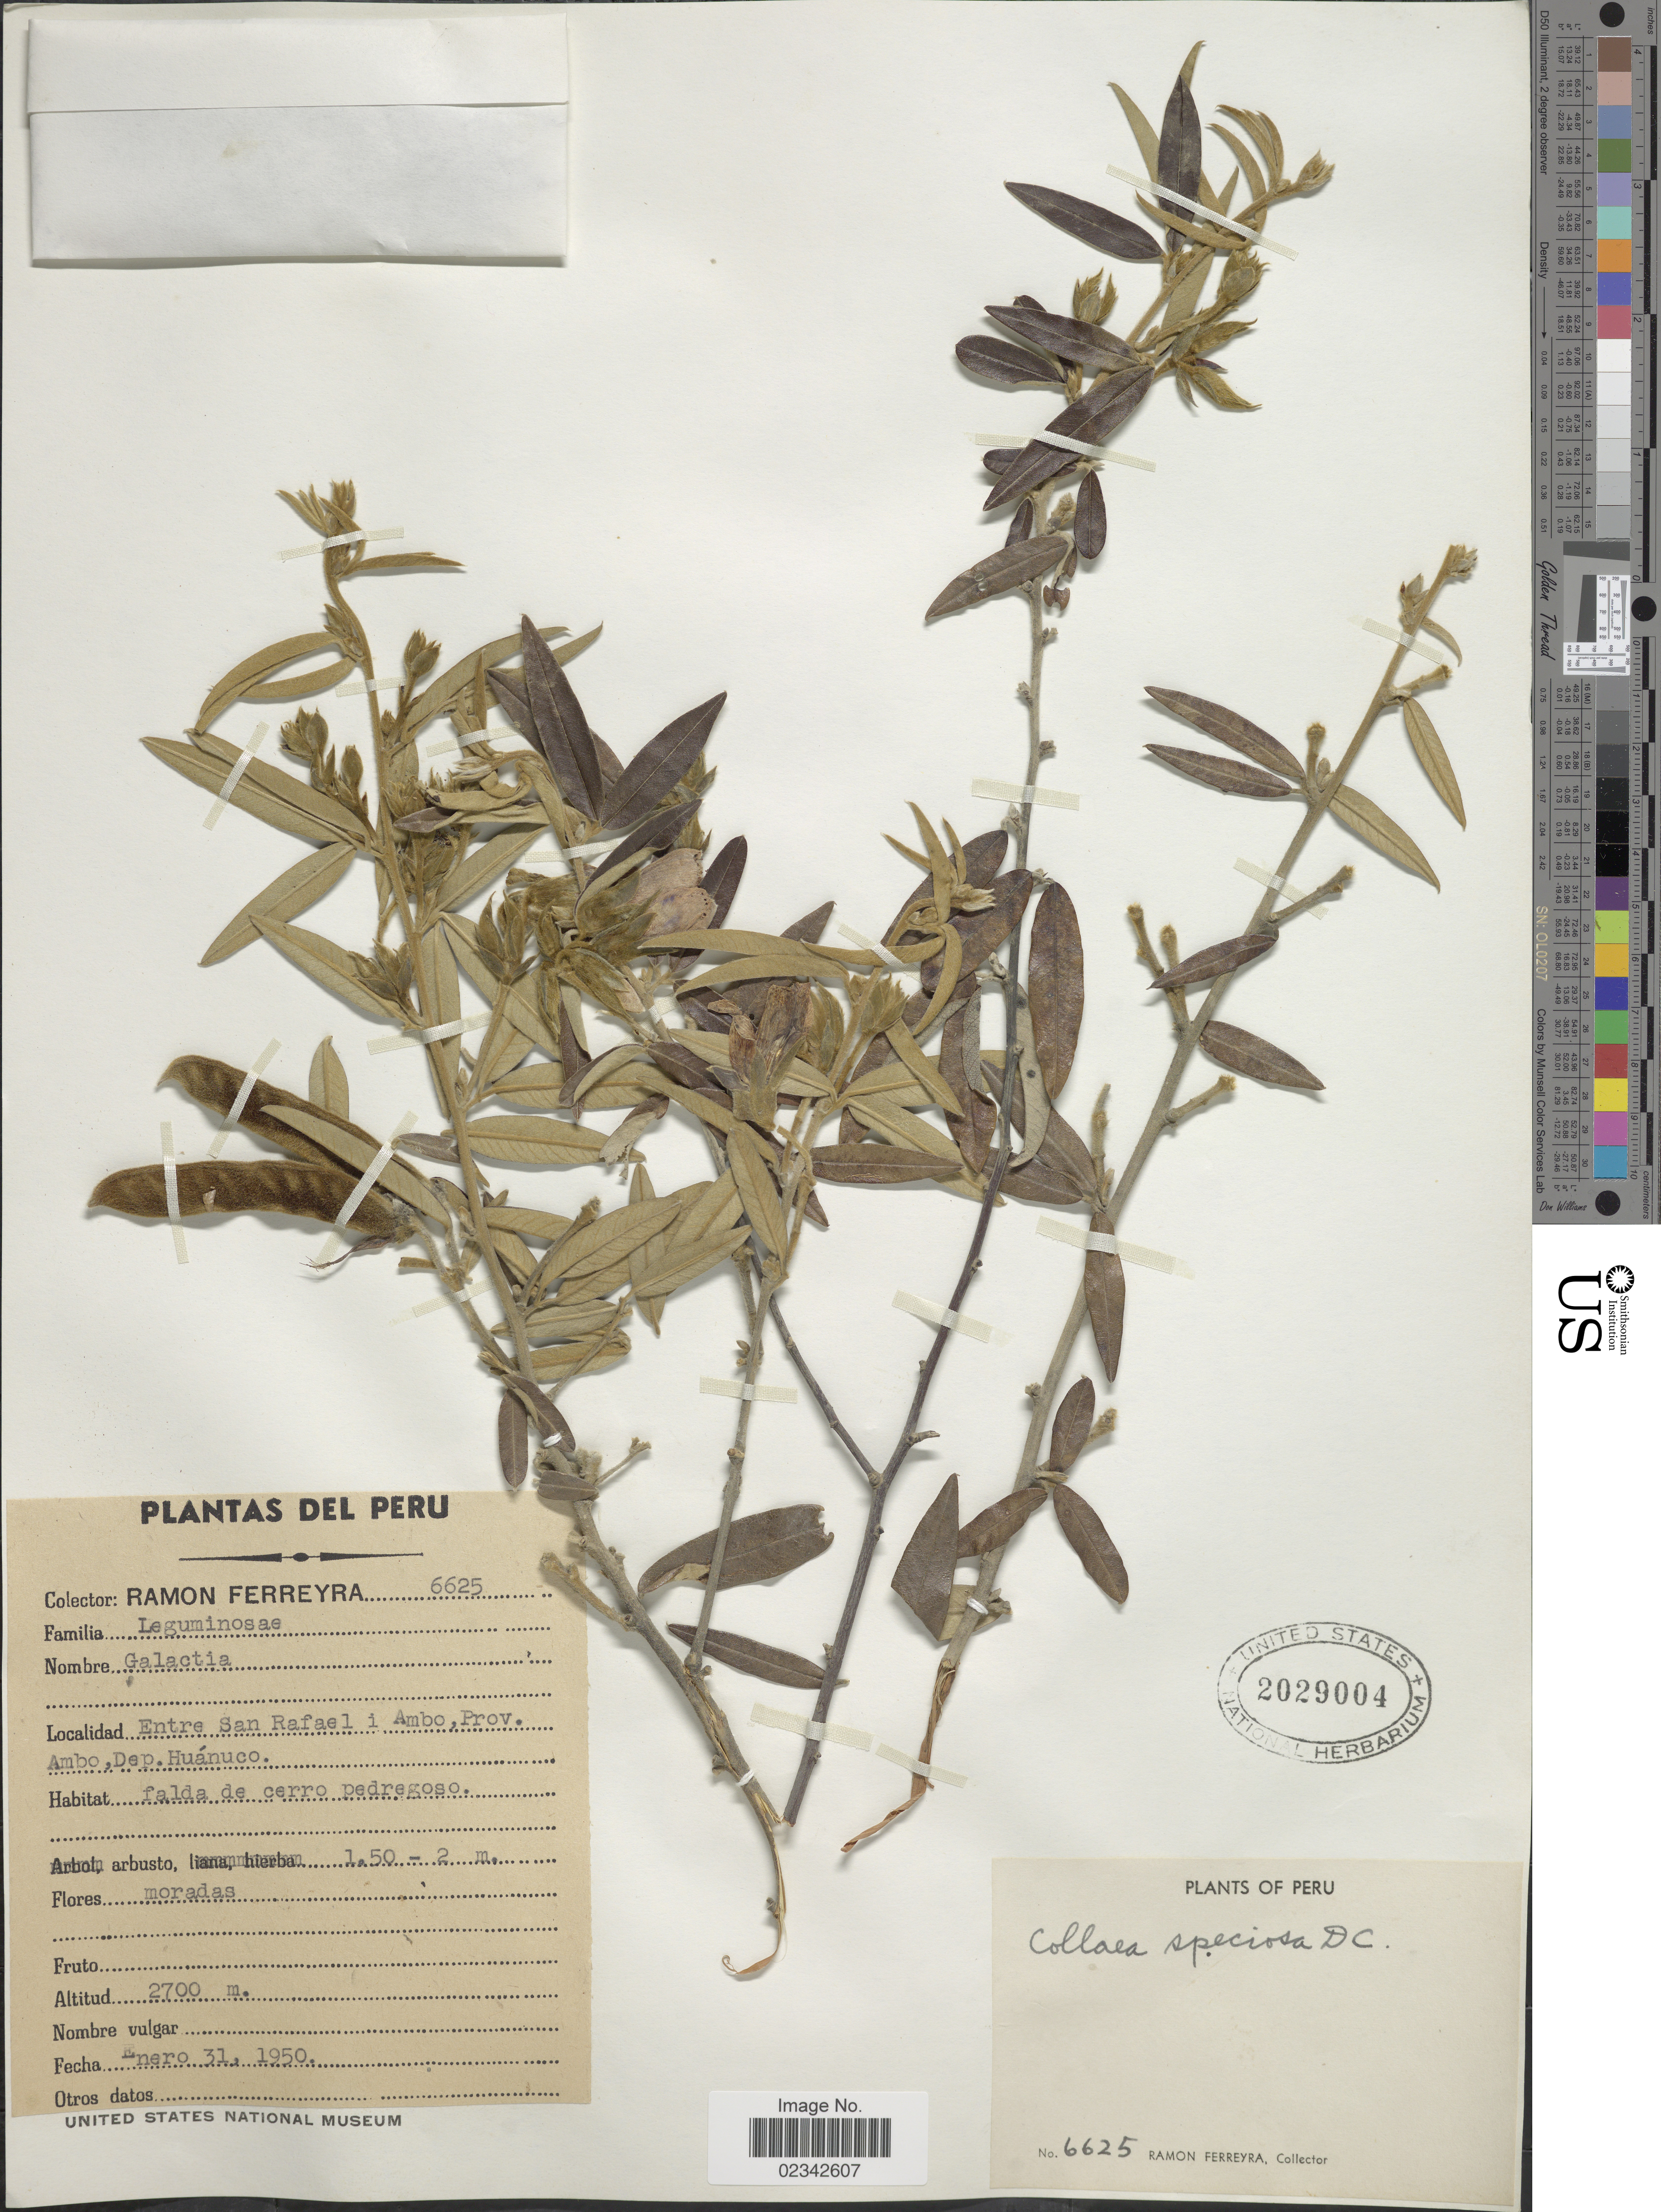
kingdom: Plantae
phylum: Tracheophyta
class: Magnoliopsida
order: Fabales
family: Fabaceae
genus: Collaea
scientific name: Collaea speciosa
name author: (Loisel.) DC.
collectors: R. A. Ferreyra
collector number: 6625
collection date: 1950-01-31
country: Peru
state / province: Huánuco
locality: Entre San Rafael i Ambo, prov. Ambo.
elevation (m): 2700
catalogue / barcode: US 2029004